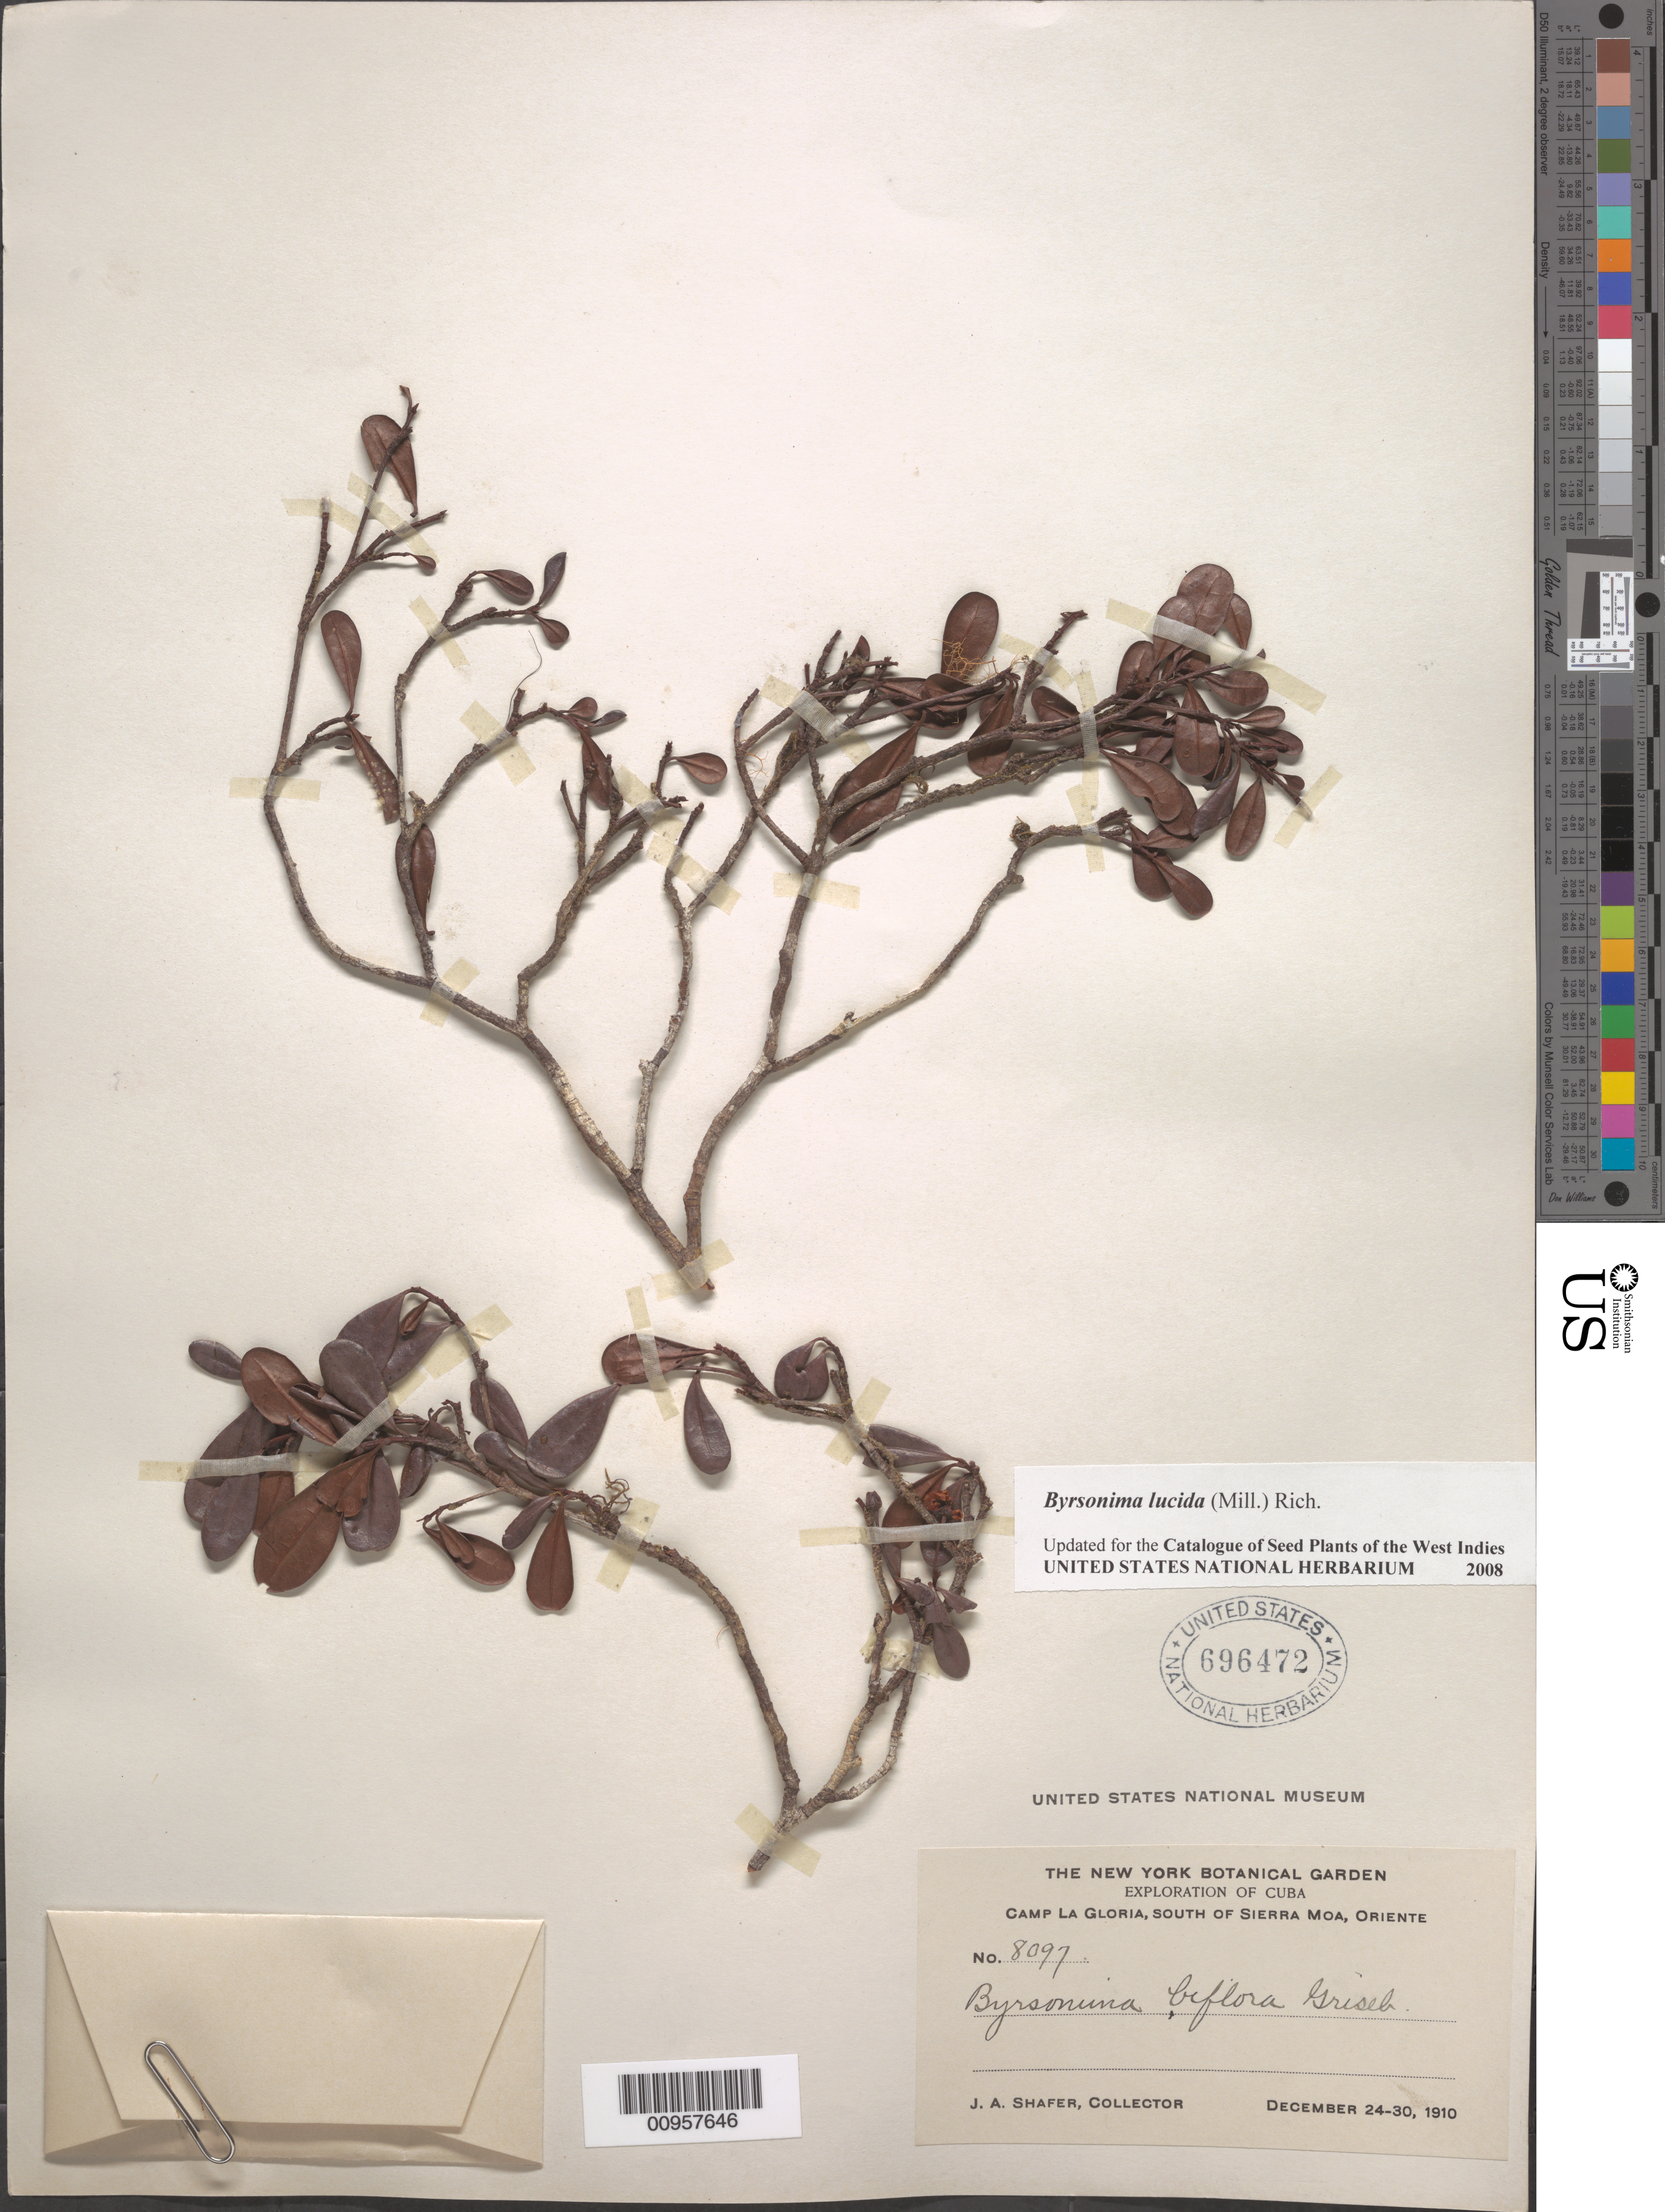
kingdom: Plantae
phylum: Tracheophyta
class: Magnoliopsida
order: Malpighiales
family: Malpighiaceae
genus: Byrsonima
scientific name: Byrsonima lucida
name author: (Mill.) DC.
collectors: J. A. Shafer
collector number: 8097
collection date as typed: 24 Dec 1910 to 30 Dec 1910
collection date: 1910-12-24/1910-12-30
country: Cuba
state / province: Holguín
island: Cuba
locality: Camp La Gloria, S of Sierra Moa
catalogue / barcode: US 696472